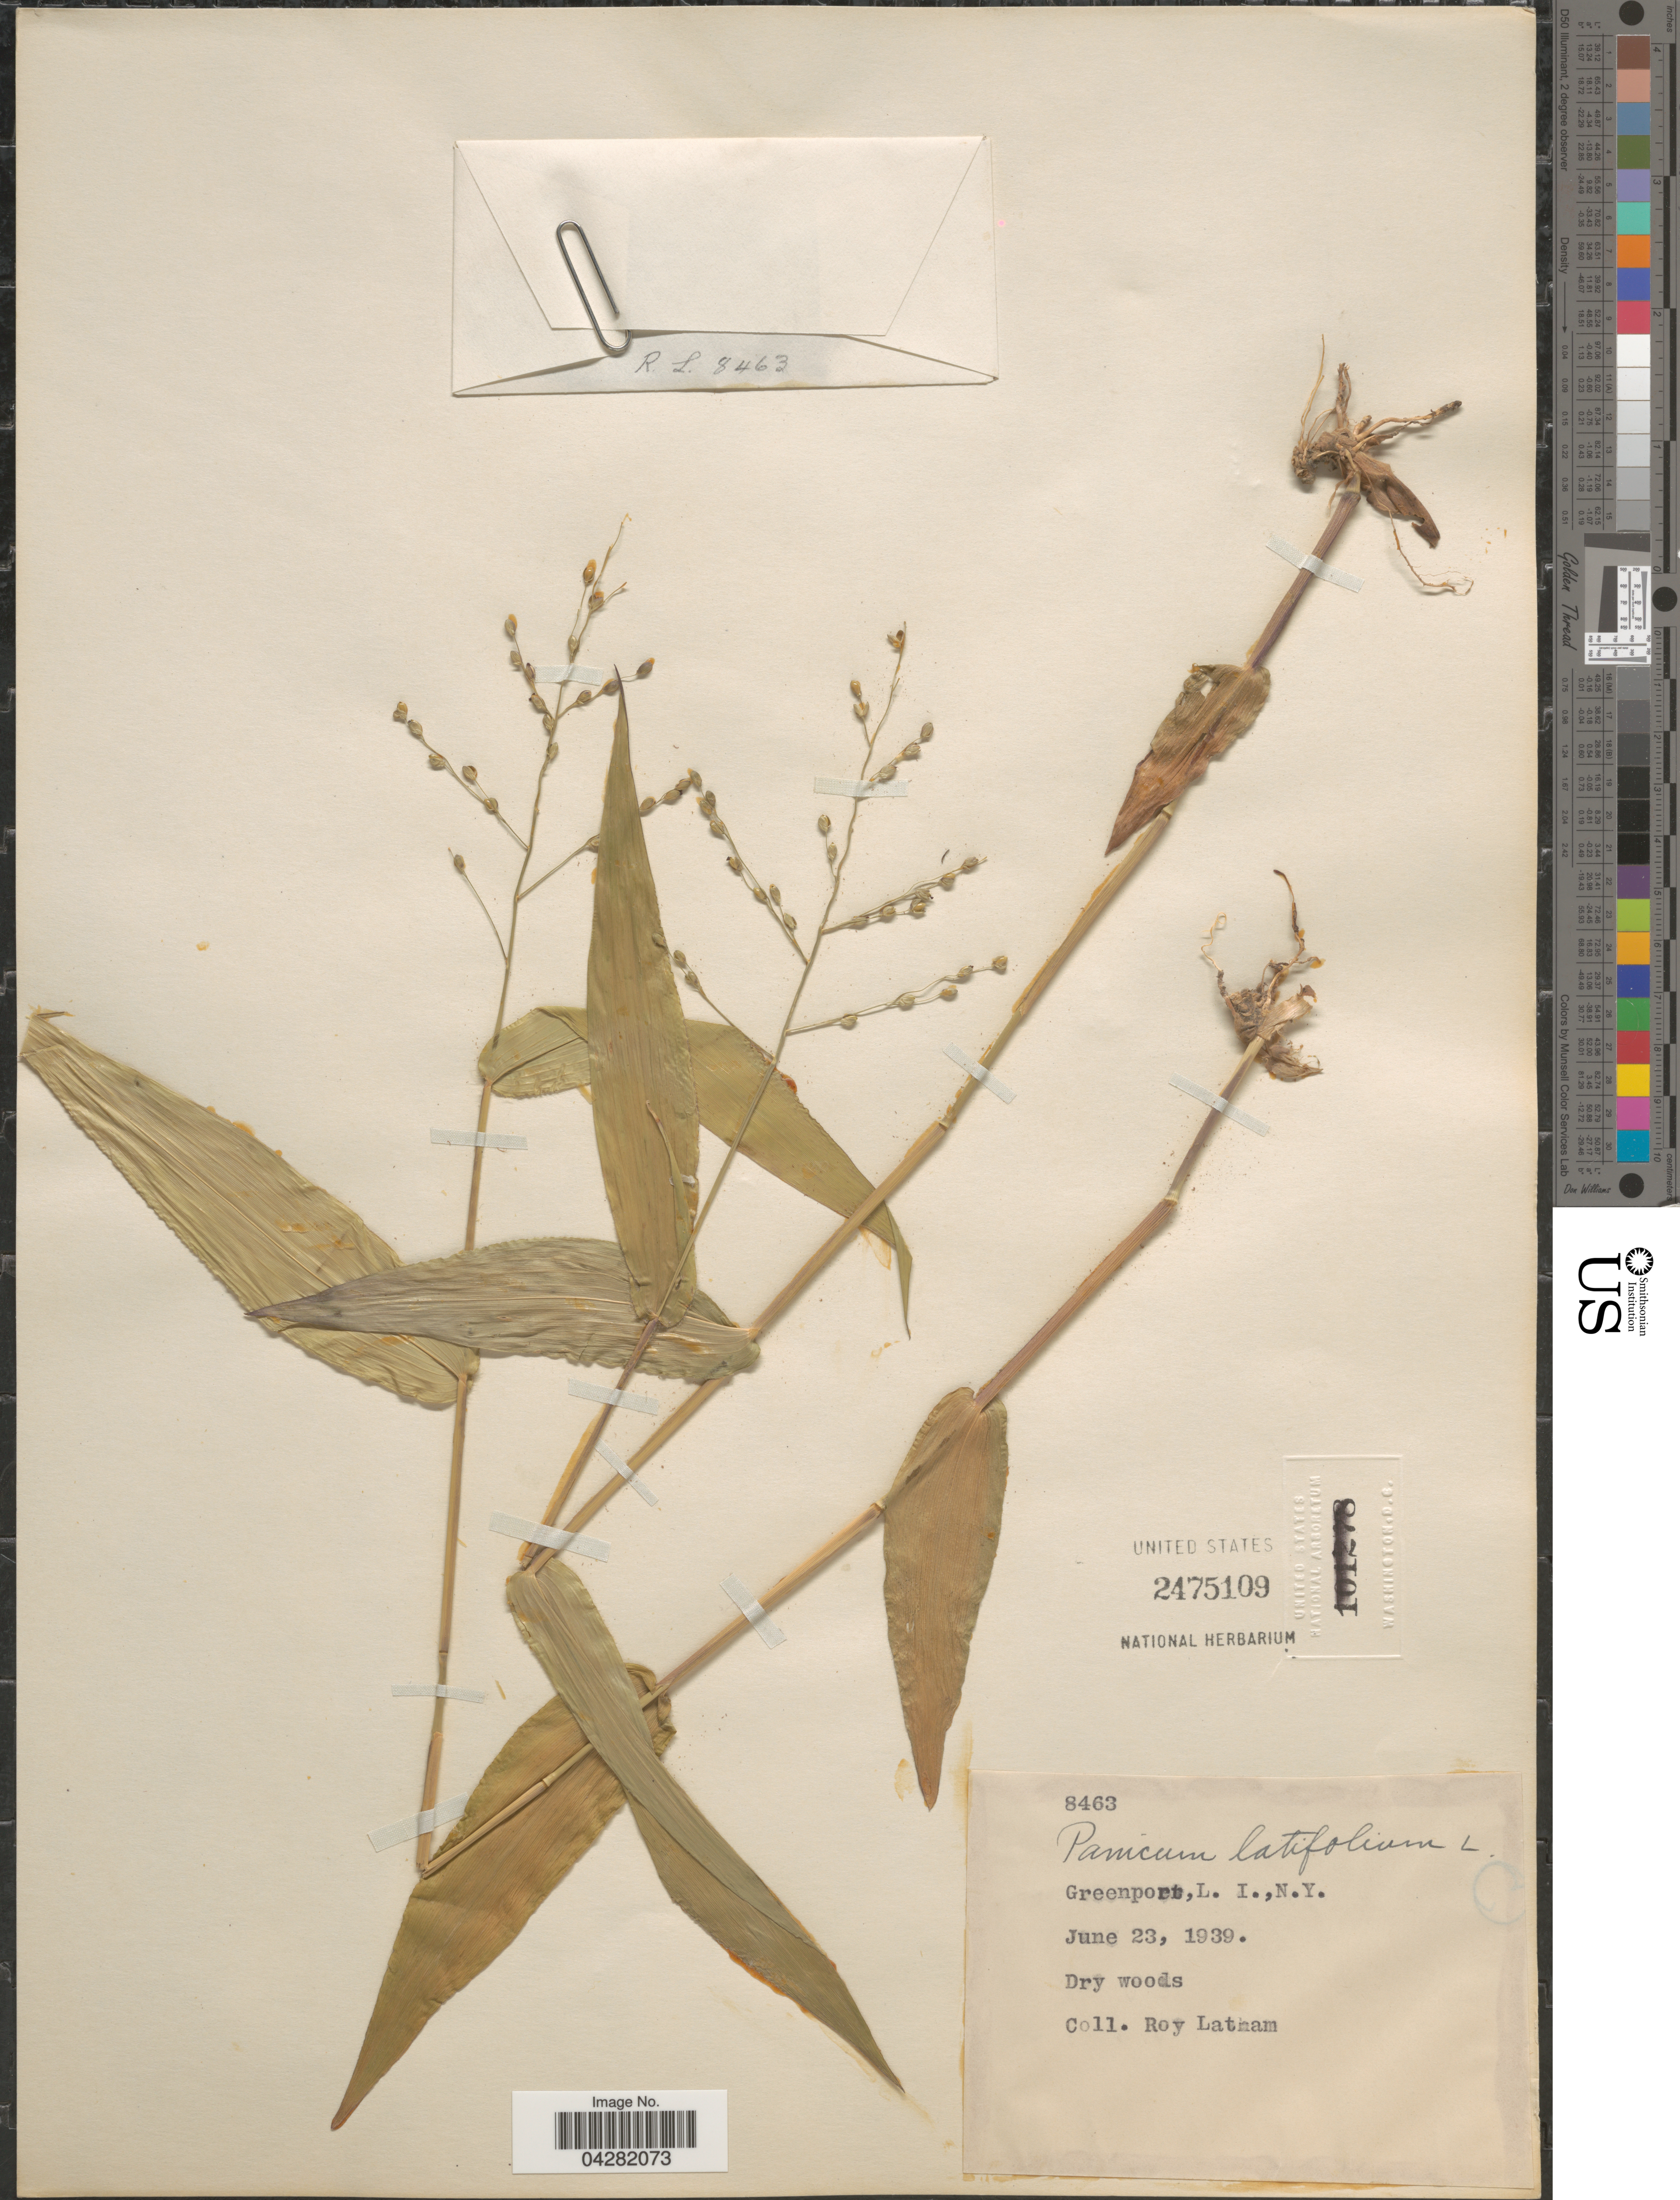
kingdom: Plantae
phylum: Tracheophyta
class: Liliopsida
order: Poales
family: Poaceae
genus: Dichanthelium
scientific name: Dichanthelium latifolium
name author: (L.) Harvill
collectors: F. V. Coville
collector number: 8463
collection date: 1939-06-23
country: United States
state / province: New York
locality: Greenport, L. I.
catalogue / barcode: US 2475109